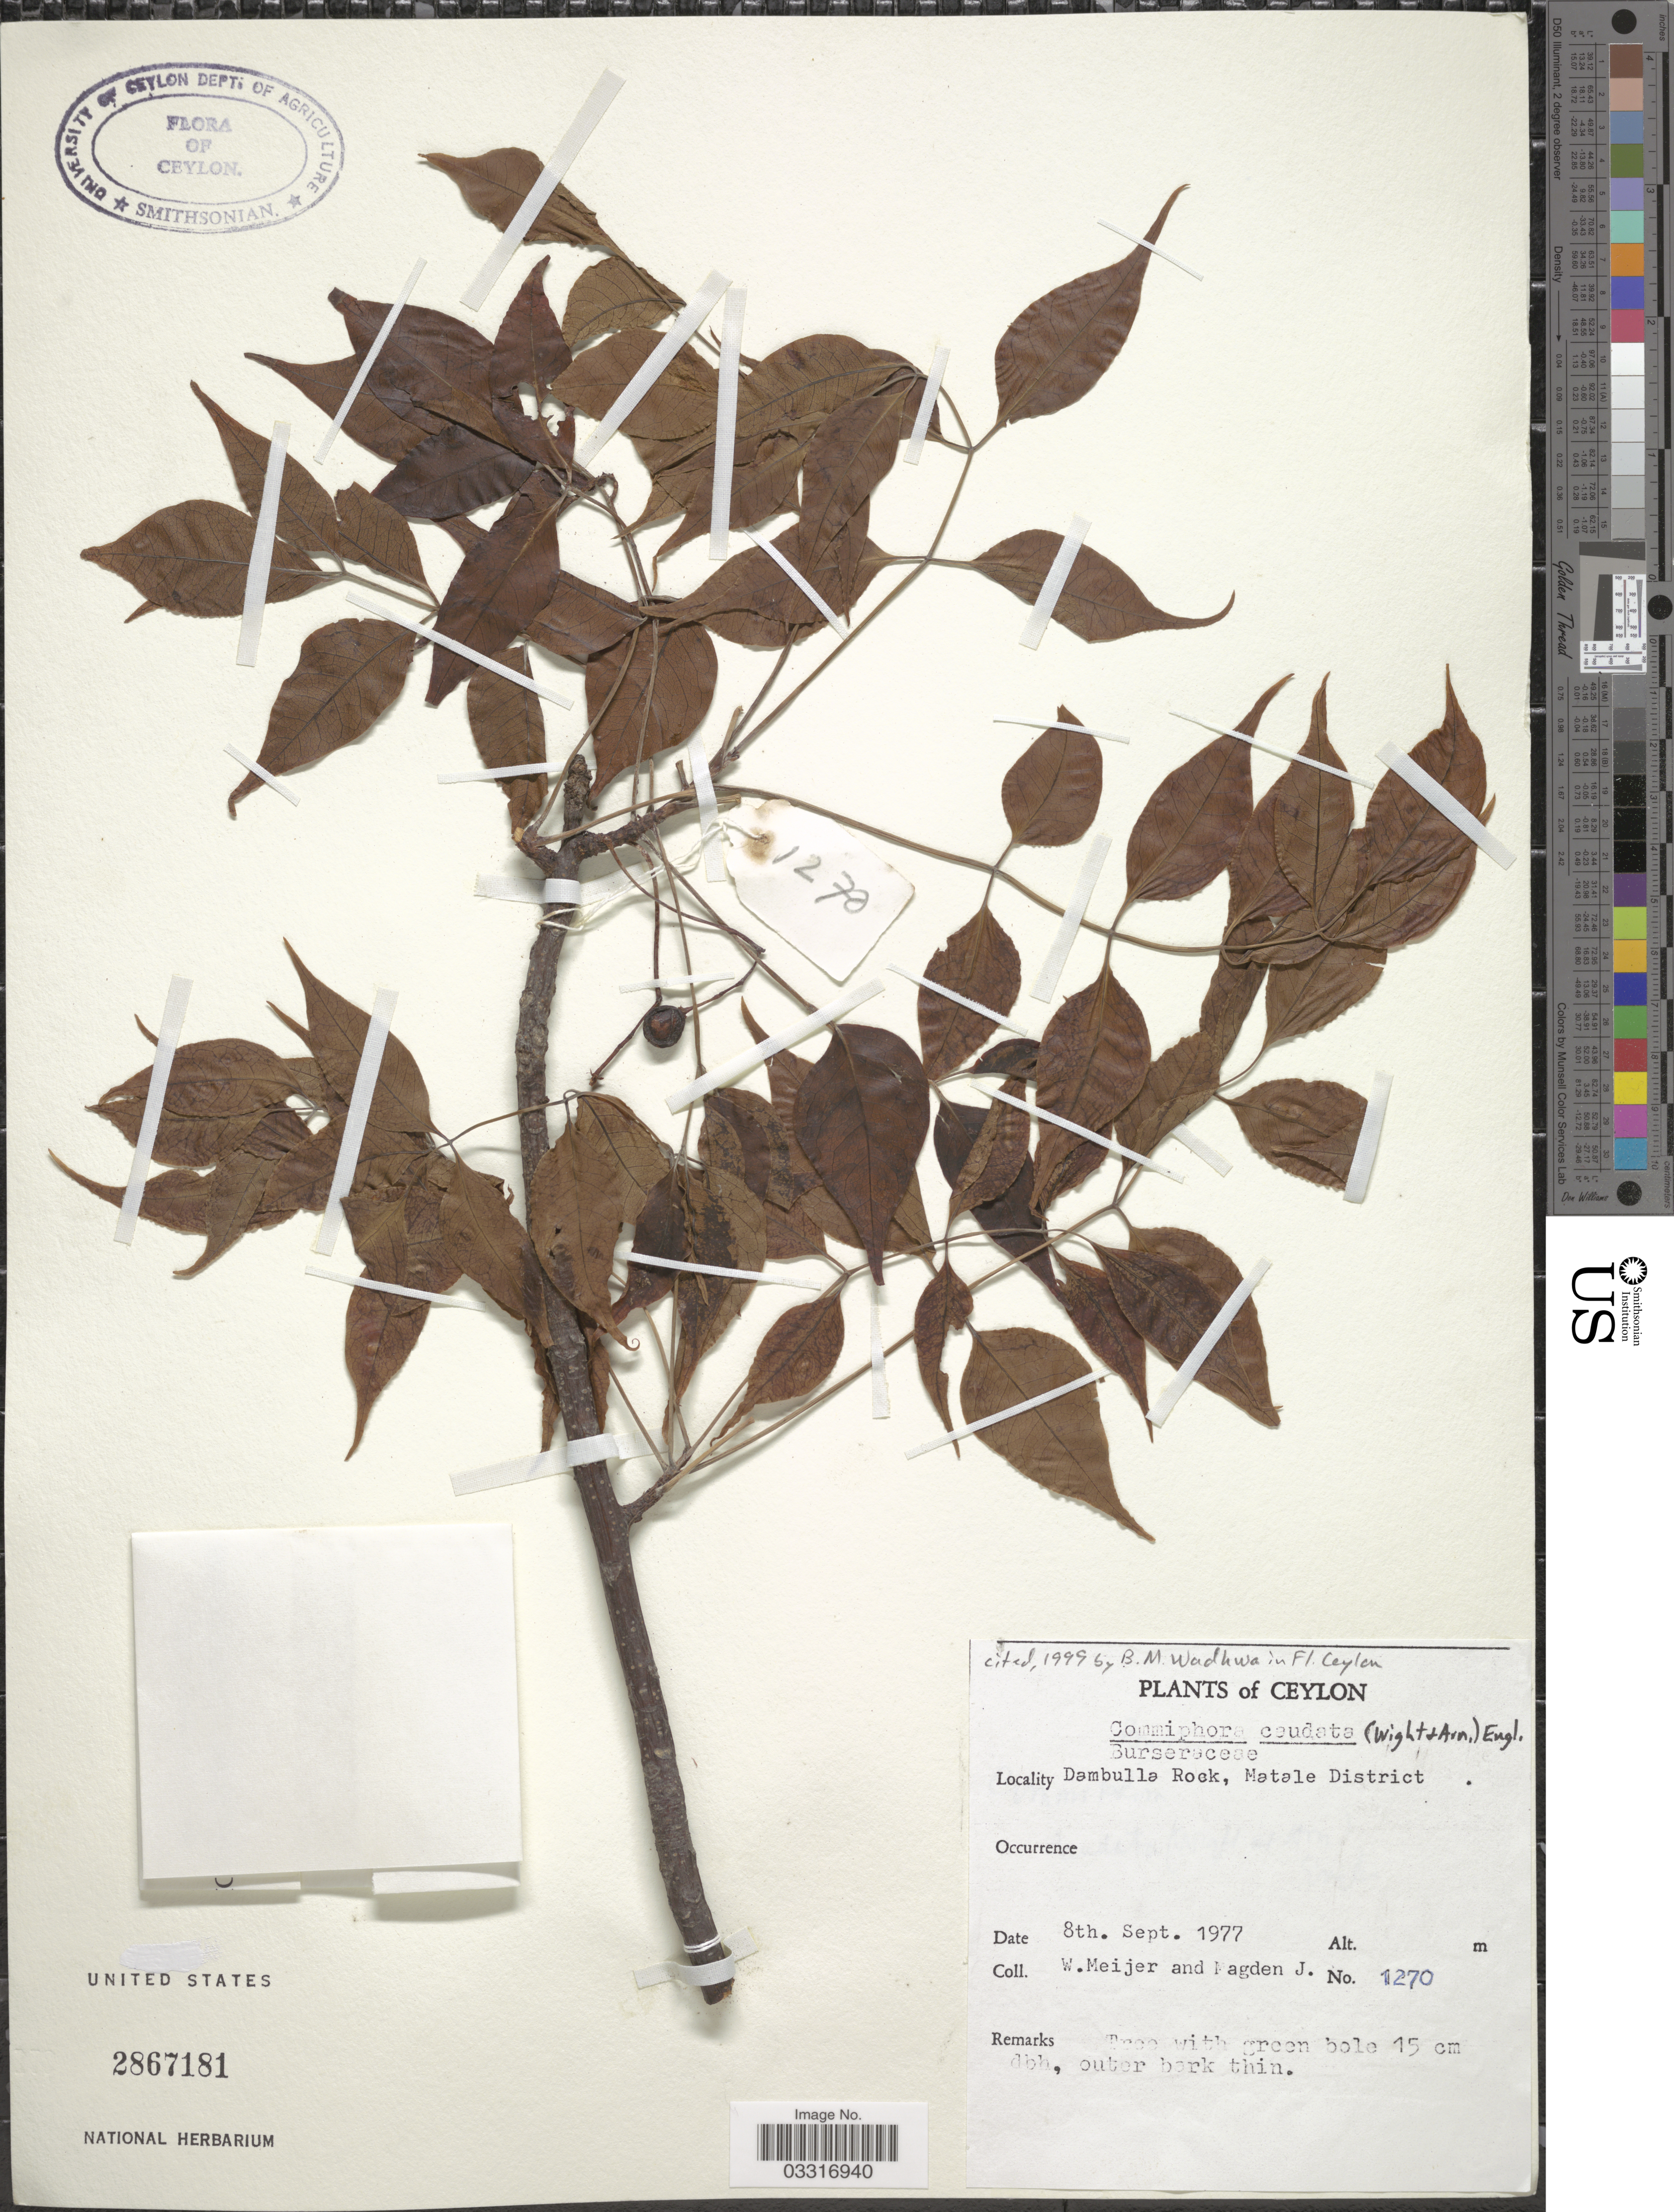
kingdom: Plantae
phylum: Tracheophyta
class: Magnoliopsida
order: Sapindales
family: Burseraceae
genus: Commiphora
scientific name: Commiphora caudata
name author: Engl.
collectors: W. Meijer & J. Magden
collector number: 1270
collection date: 1977-09-08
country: Sri Lanka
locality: Ceylon, Dambulla Rock, Matale District.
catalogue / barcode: US 2867181